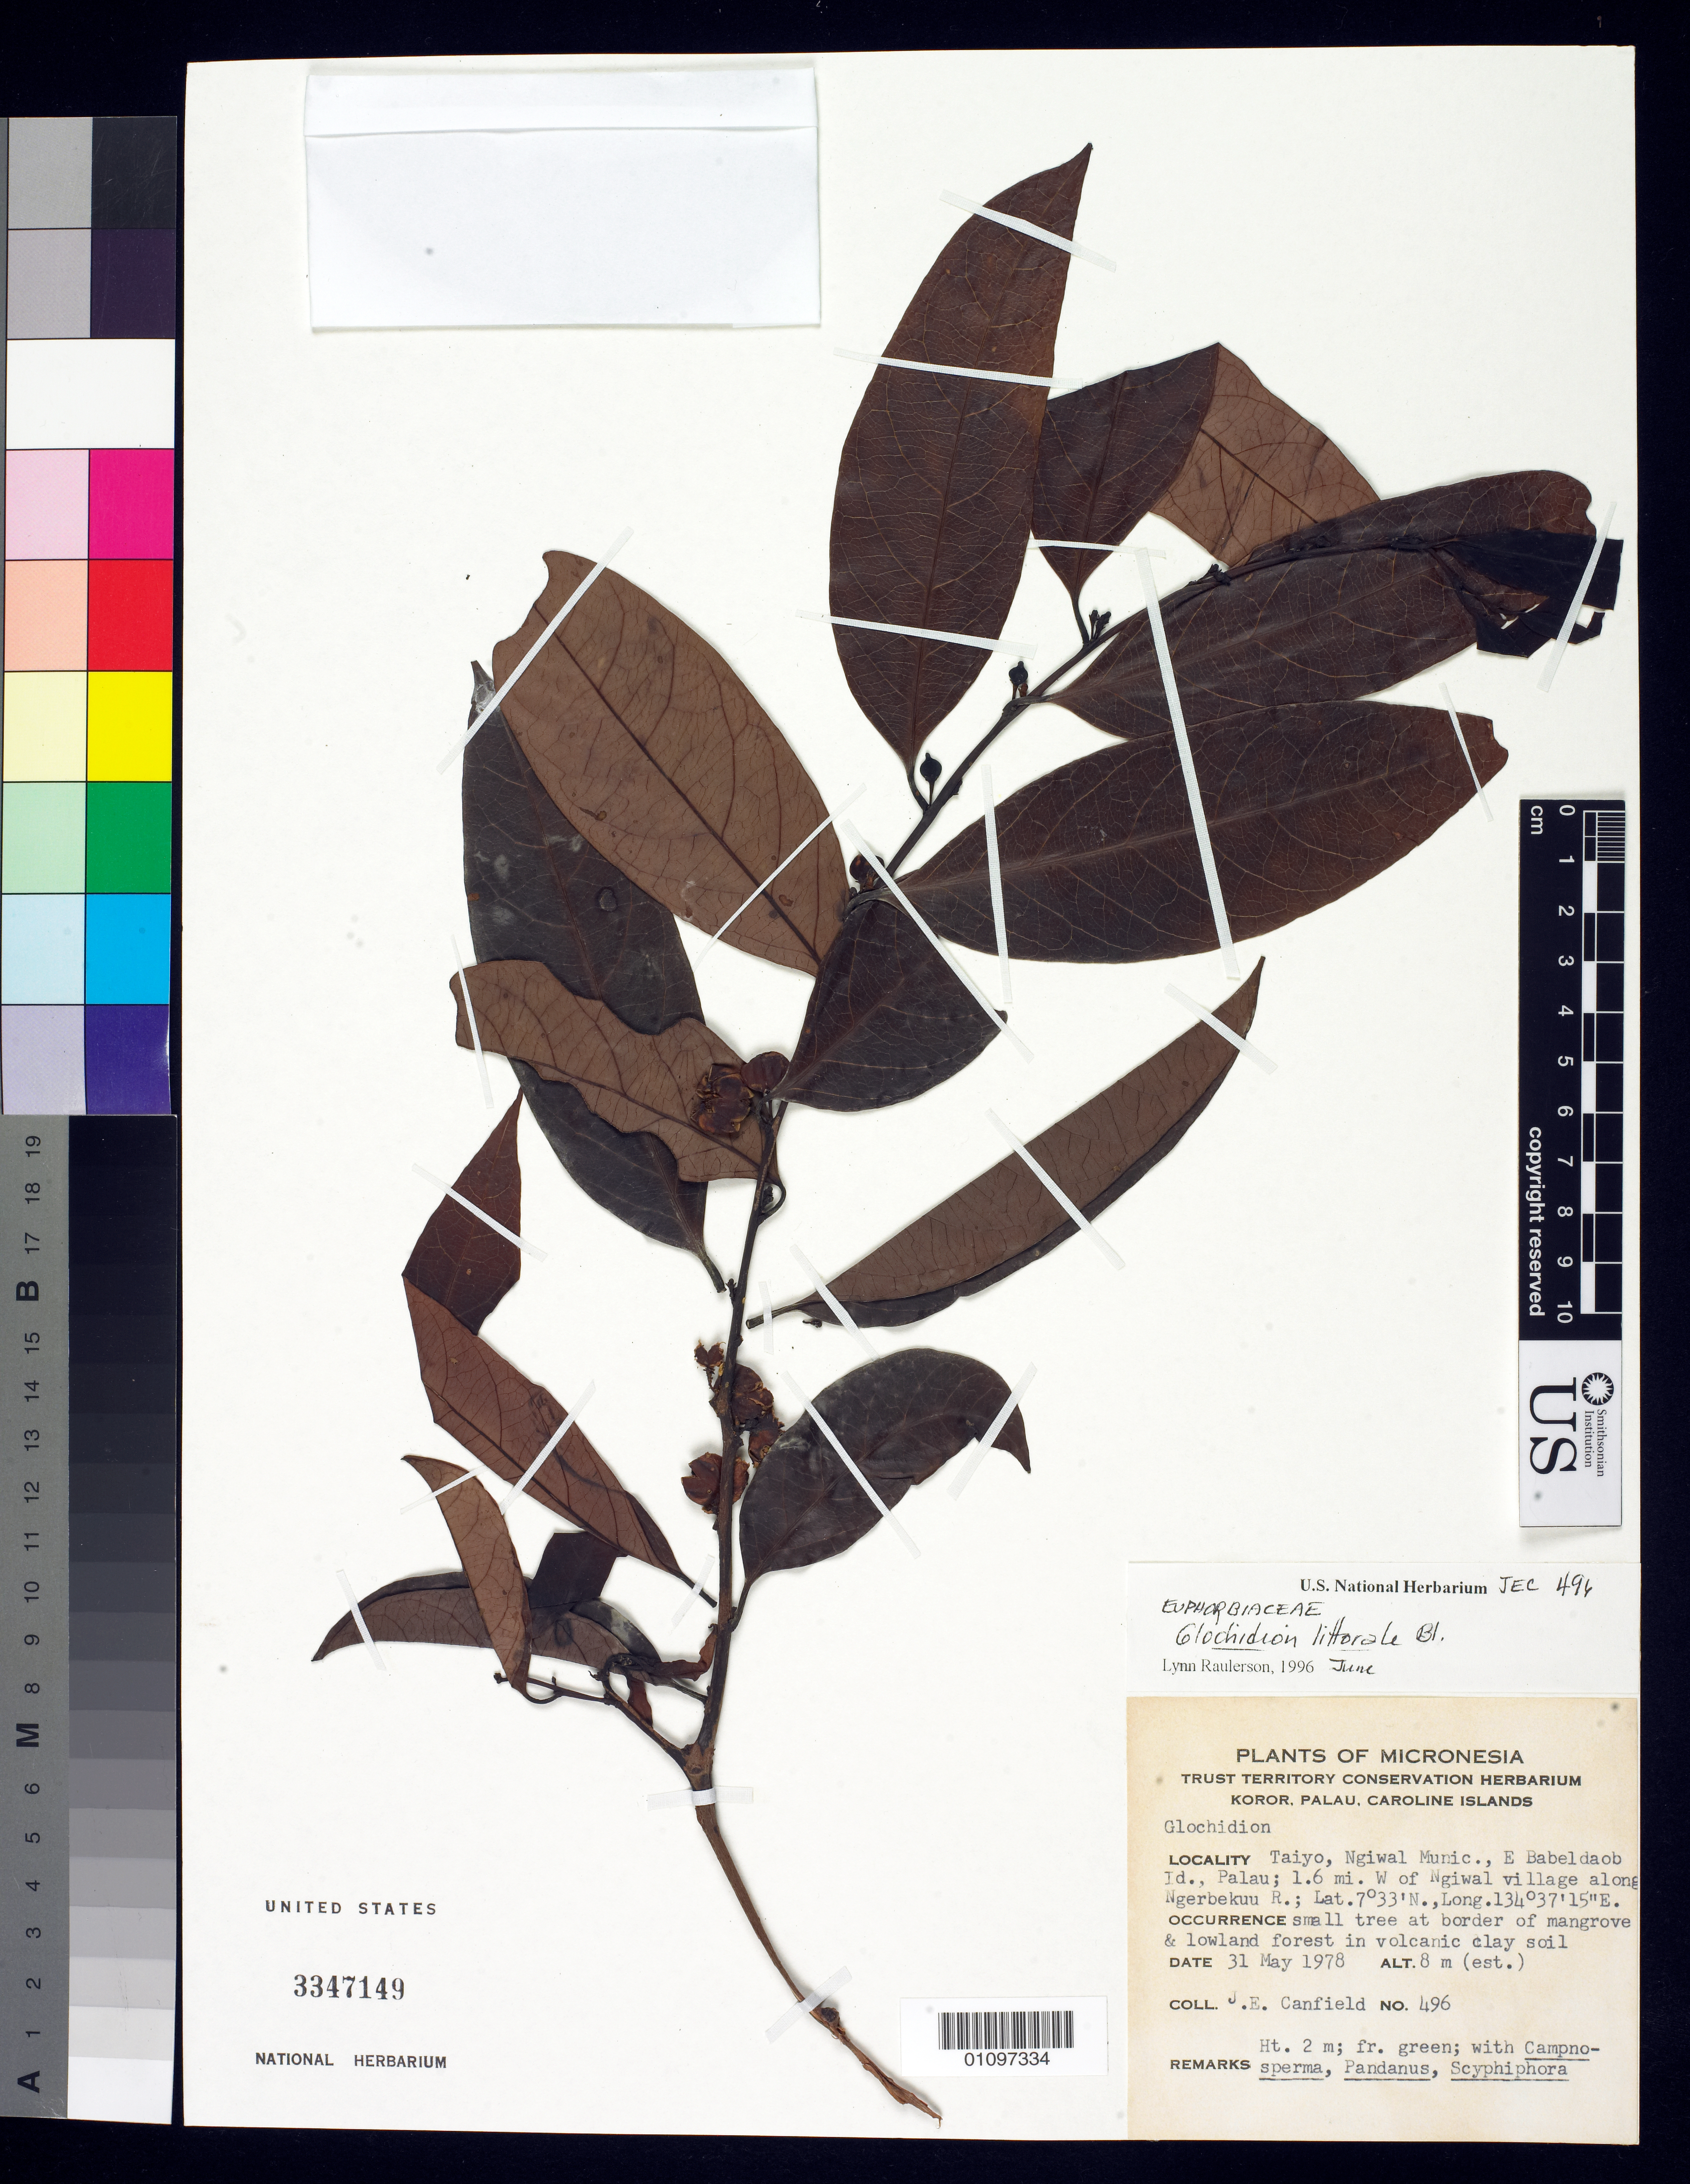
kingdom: Plantae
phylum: Tracheophyta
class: Magnoliopsida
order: Malpighiales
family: Phyllanthaceae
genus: Phyllanthus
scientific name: Phyllanthus littoralis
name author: (Müll. Arg.) Blume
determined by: Wagner, W. L., (BOT), Smithsonian Institution - National Museum of Natural History (UNITED STATES)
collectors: J. E. Canfield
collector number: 496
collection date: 1978-05-31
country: Palau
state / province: Ngiwal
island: Babeldaob [Babelthuap]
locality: Taiyo, Ngiwal Munic., E Babeldaob Id., Palau; 1.6 mi. W of Ngiwal village along Ngerebekuu R.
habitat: border of mangrove & lowland forest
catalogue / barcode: US 3347149